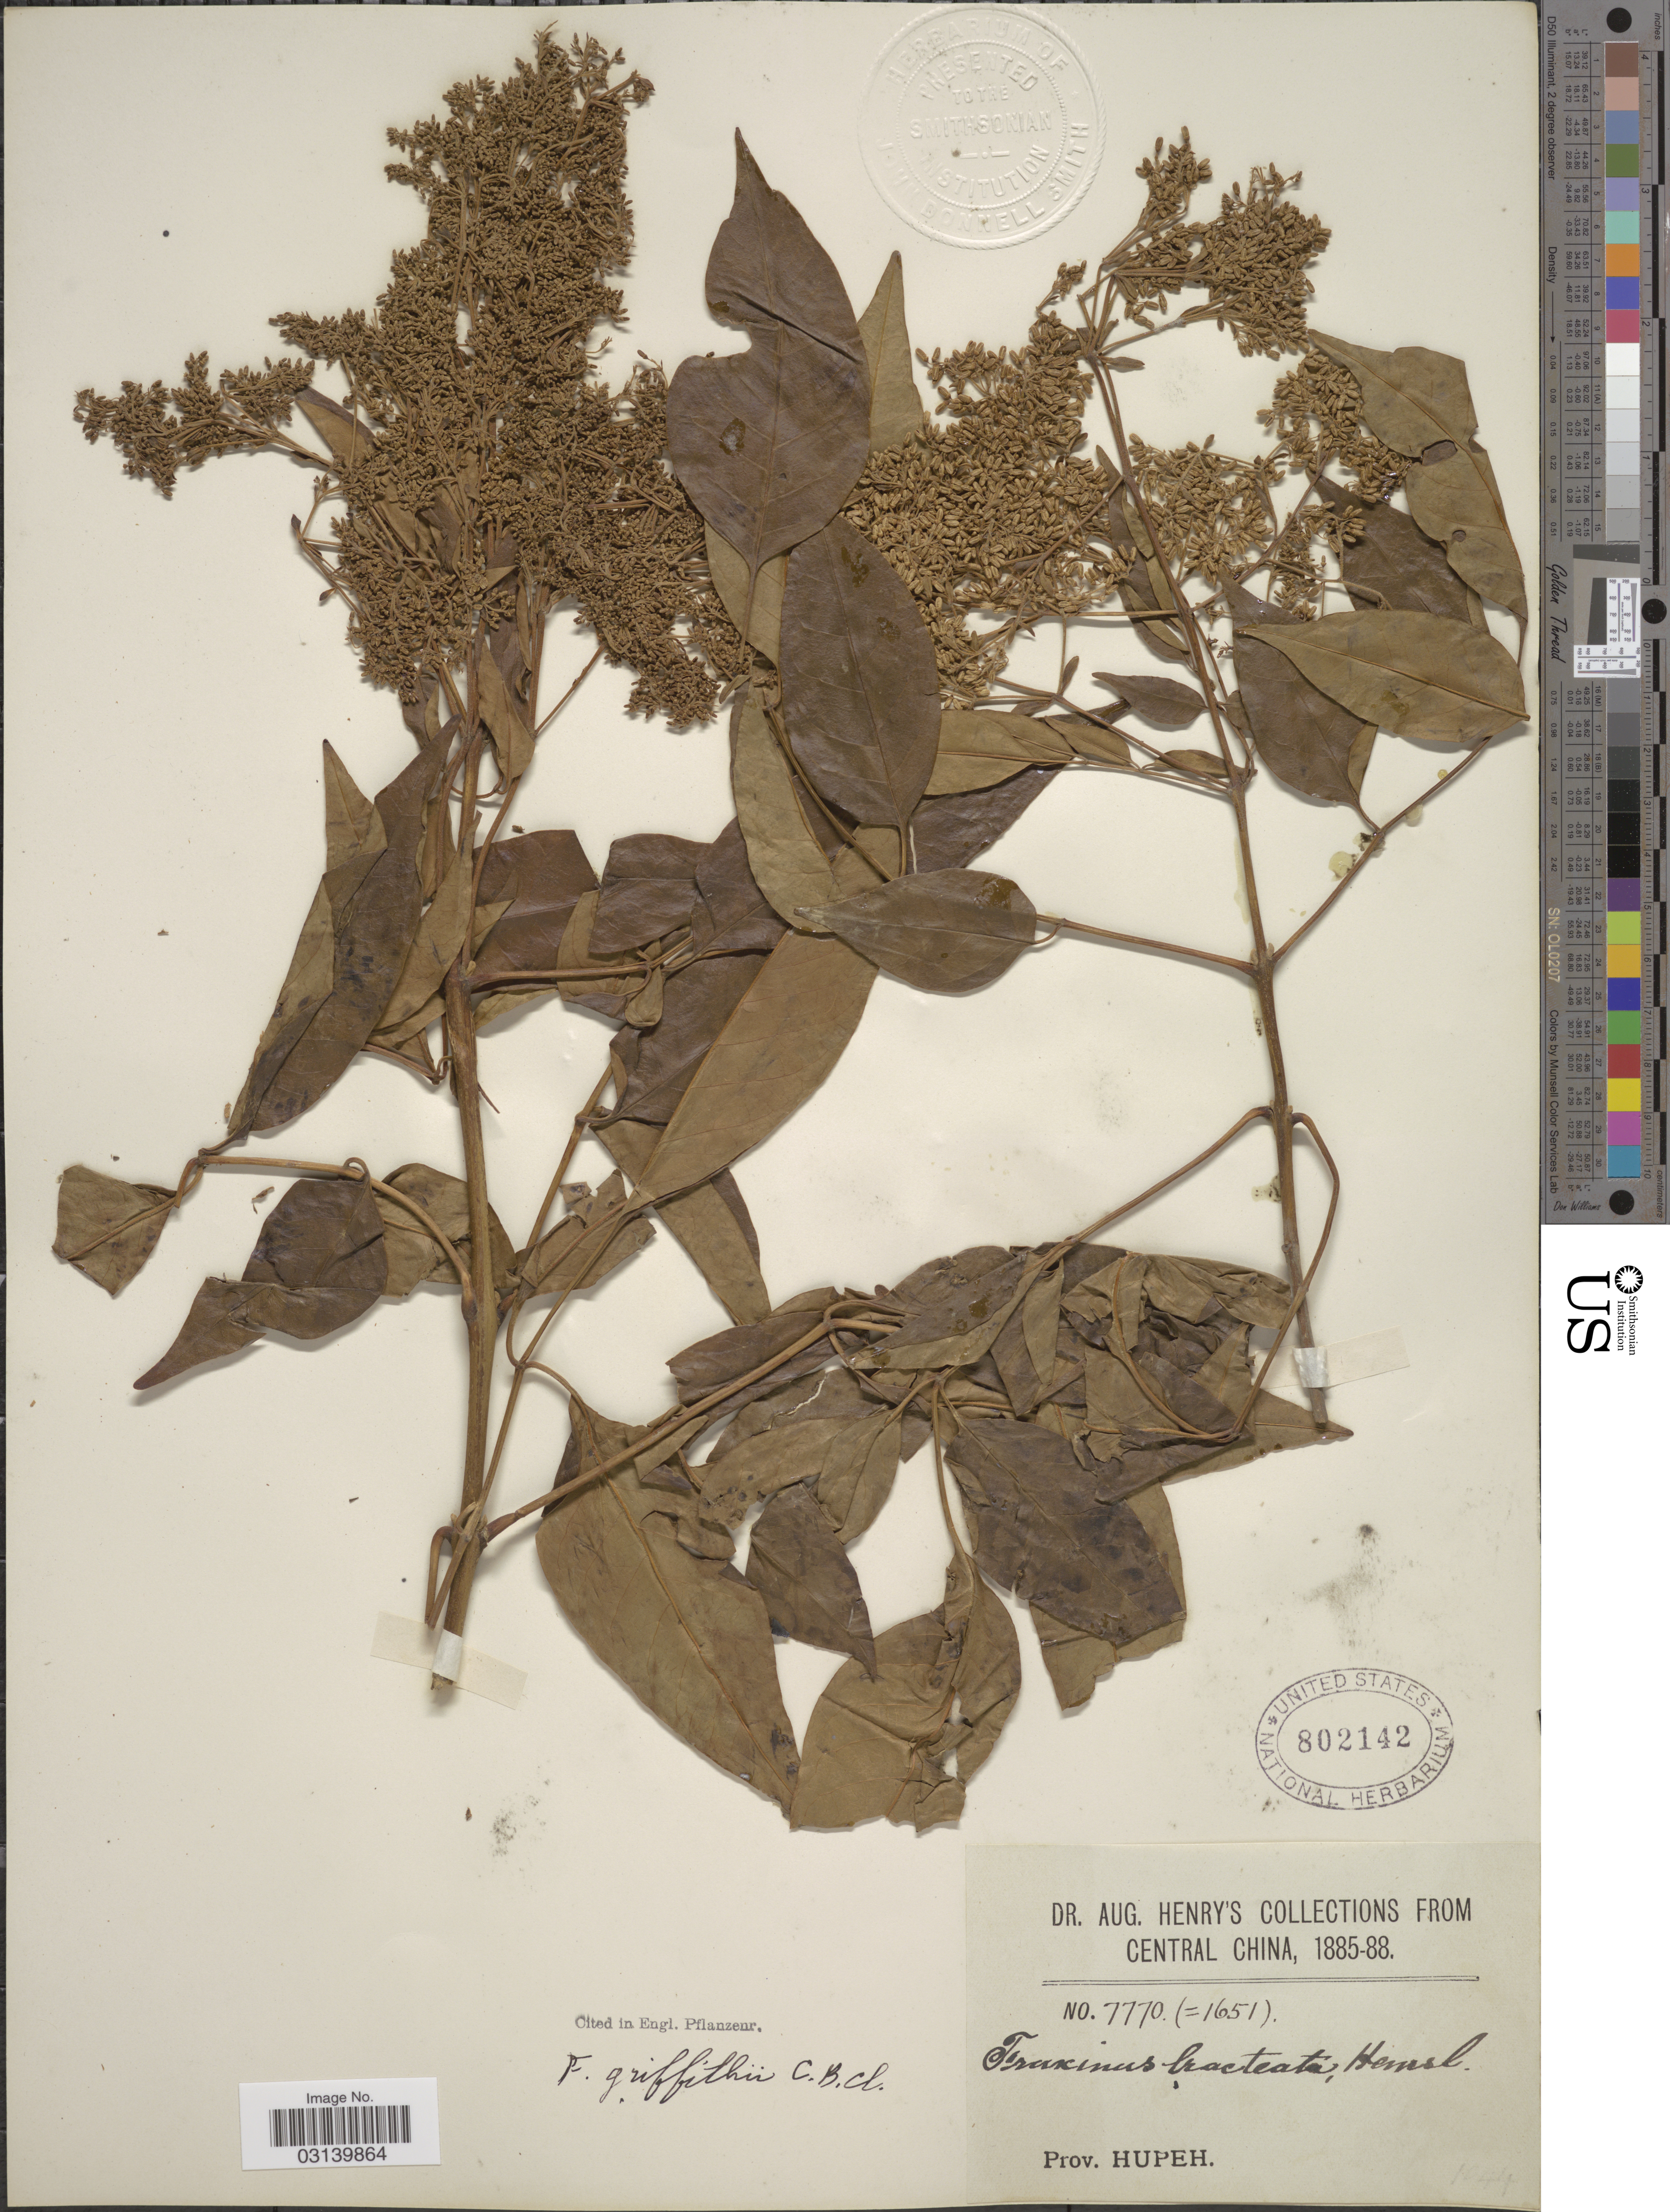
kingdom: Plantae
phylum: Tracheophyta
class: Magnoliopsida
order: Lamiales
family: Oleaceae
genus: Fraxinus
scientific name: Fraxinus griffithii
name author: C.B. Clarke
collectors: A. Henry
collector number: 7770/1651?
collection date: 1885/1888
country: China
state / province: Hubei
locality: Central China. Prov. Hupeh.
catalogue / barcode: US 802142